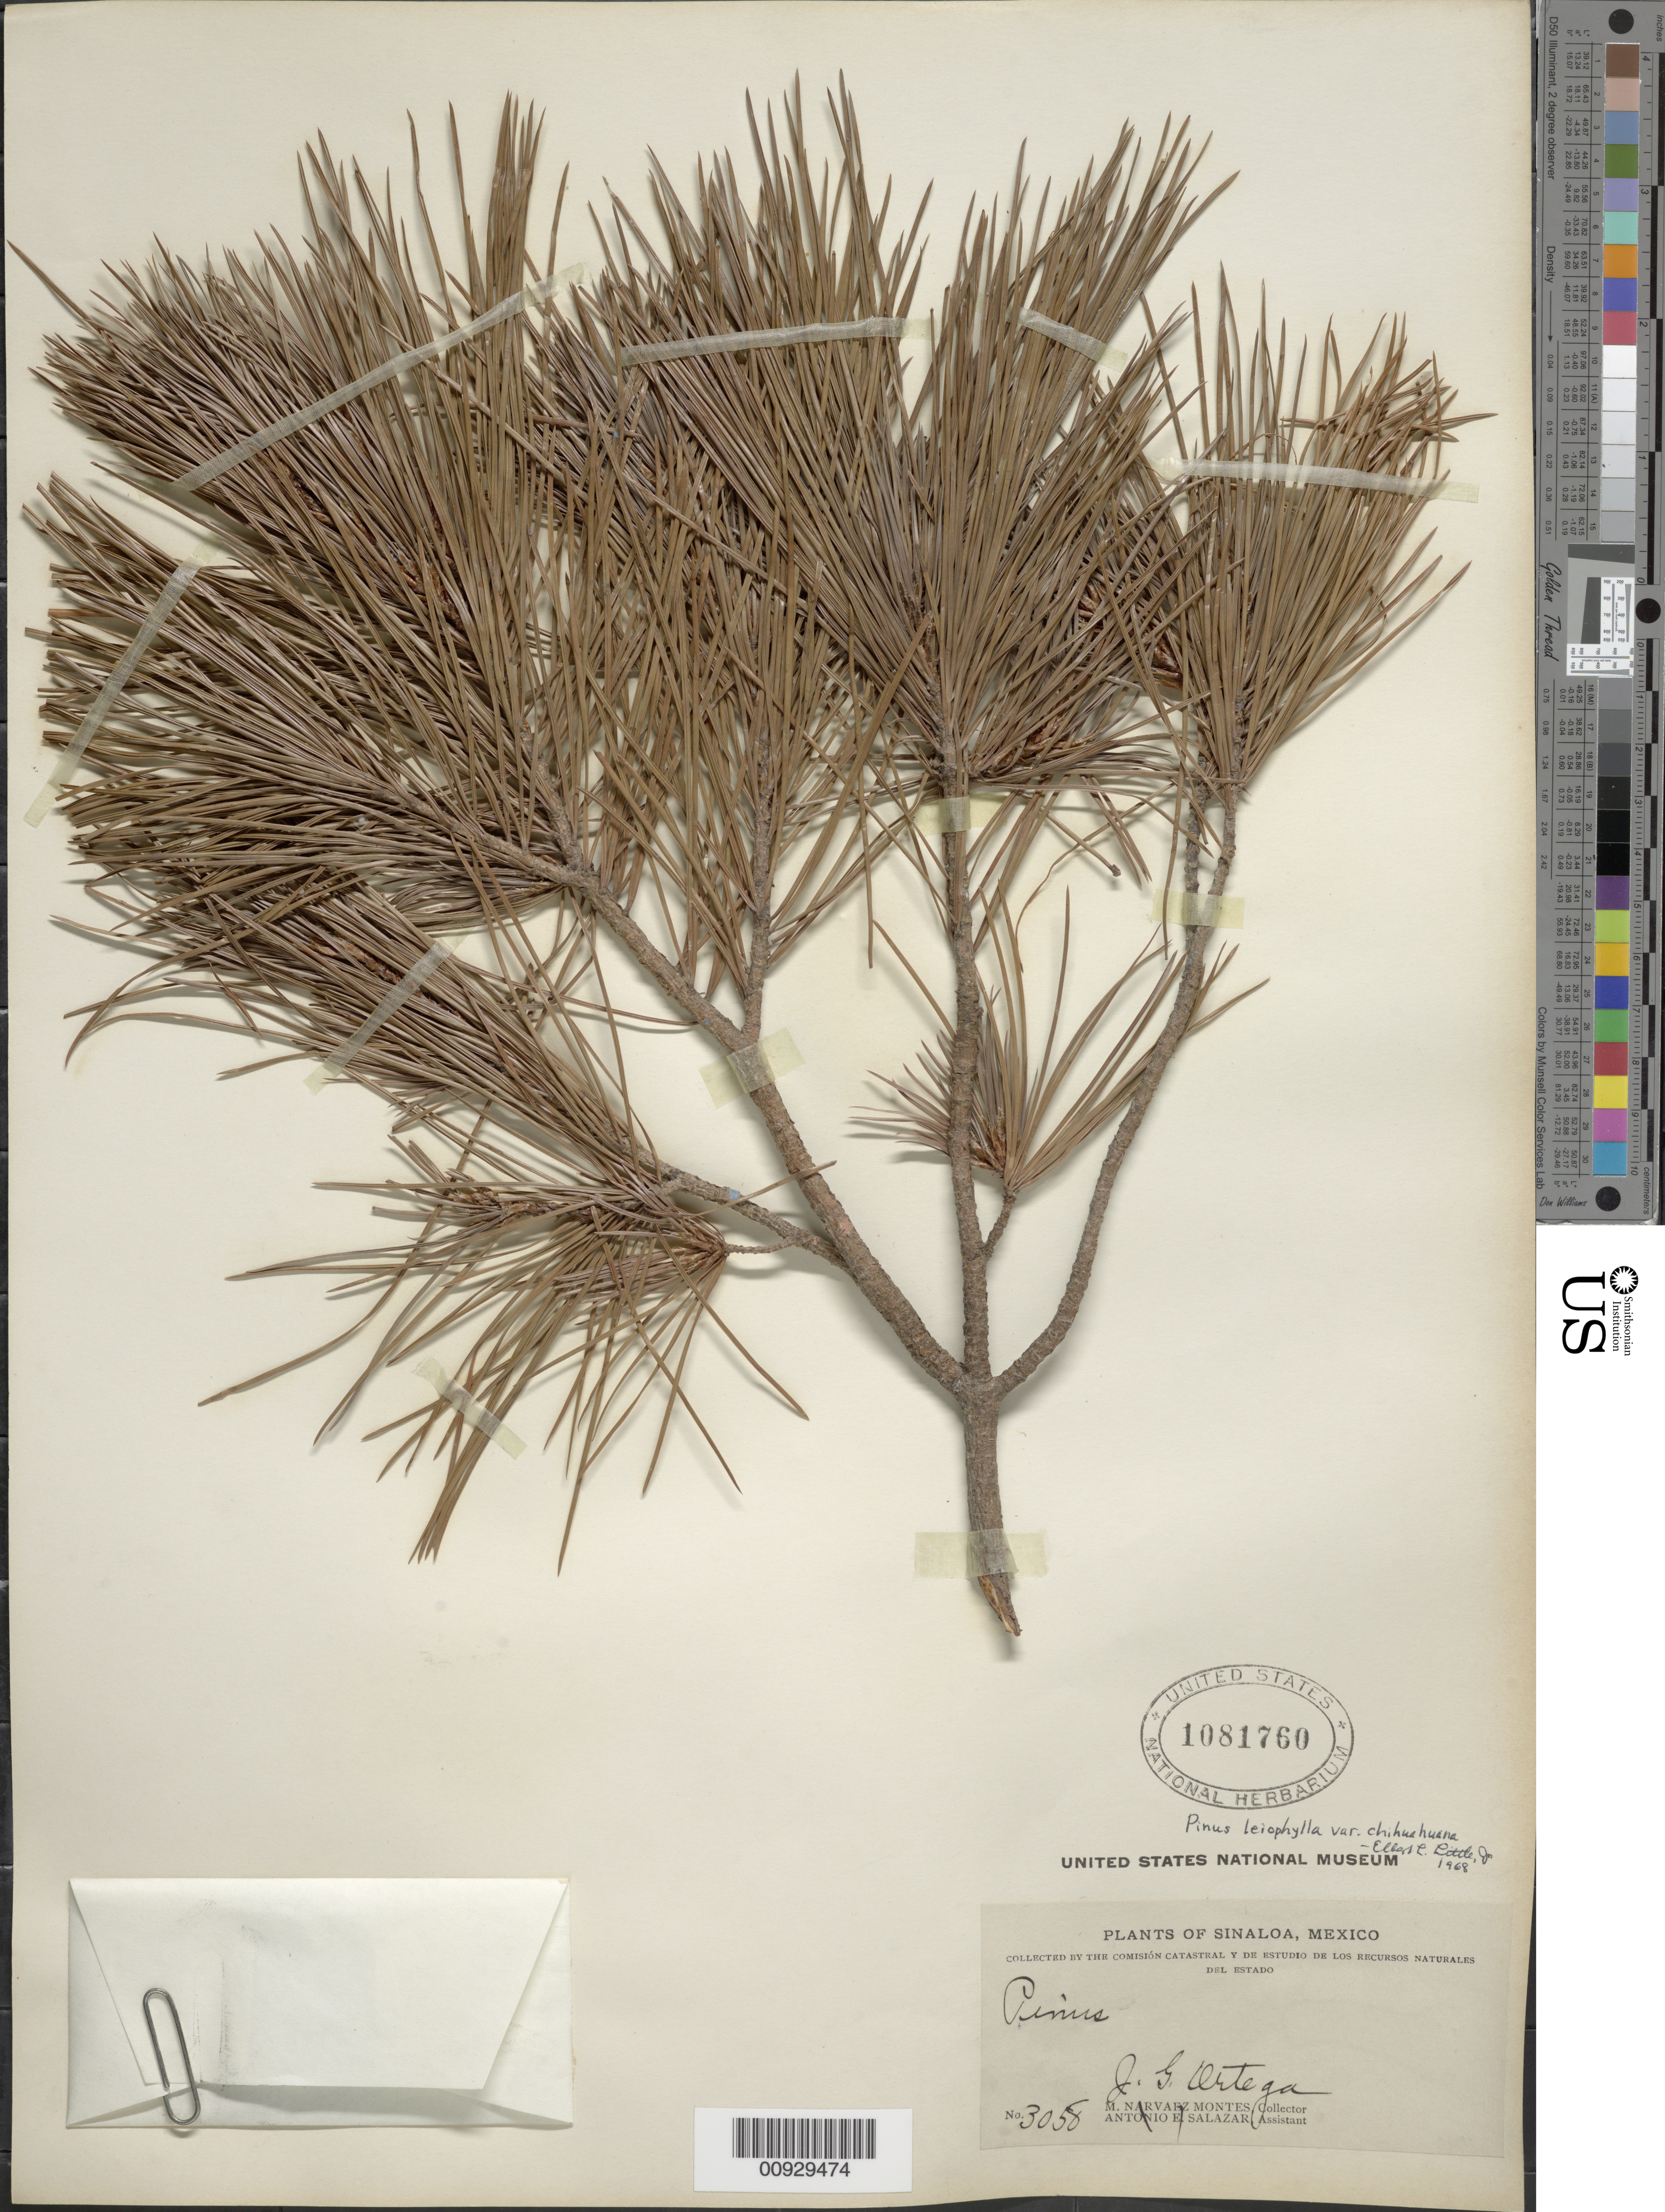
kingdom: Plantae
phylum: Tracheophyta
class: Pinopsida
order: Pinales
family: Pinaceae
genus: Pinus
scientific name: Pinus leiophylla var. chihuahuana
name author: (Engelm.) Shaw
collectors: J. Ortega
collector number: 3058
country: Mexico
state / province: Sinaloa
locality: Sinaloa.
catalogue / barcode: US 1081760